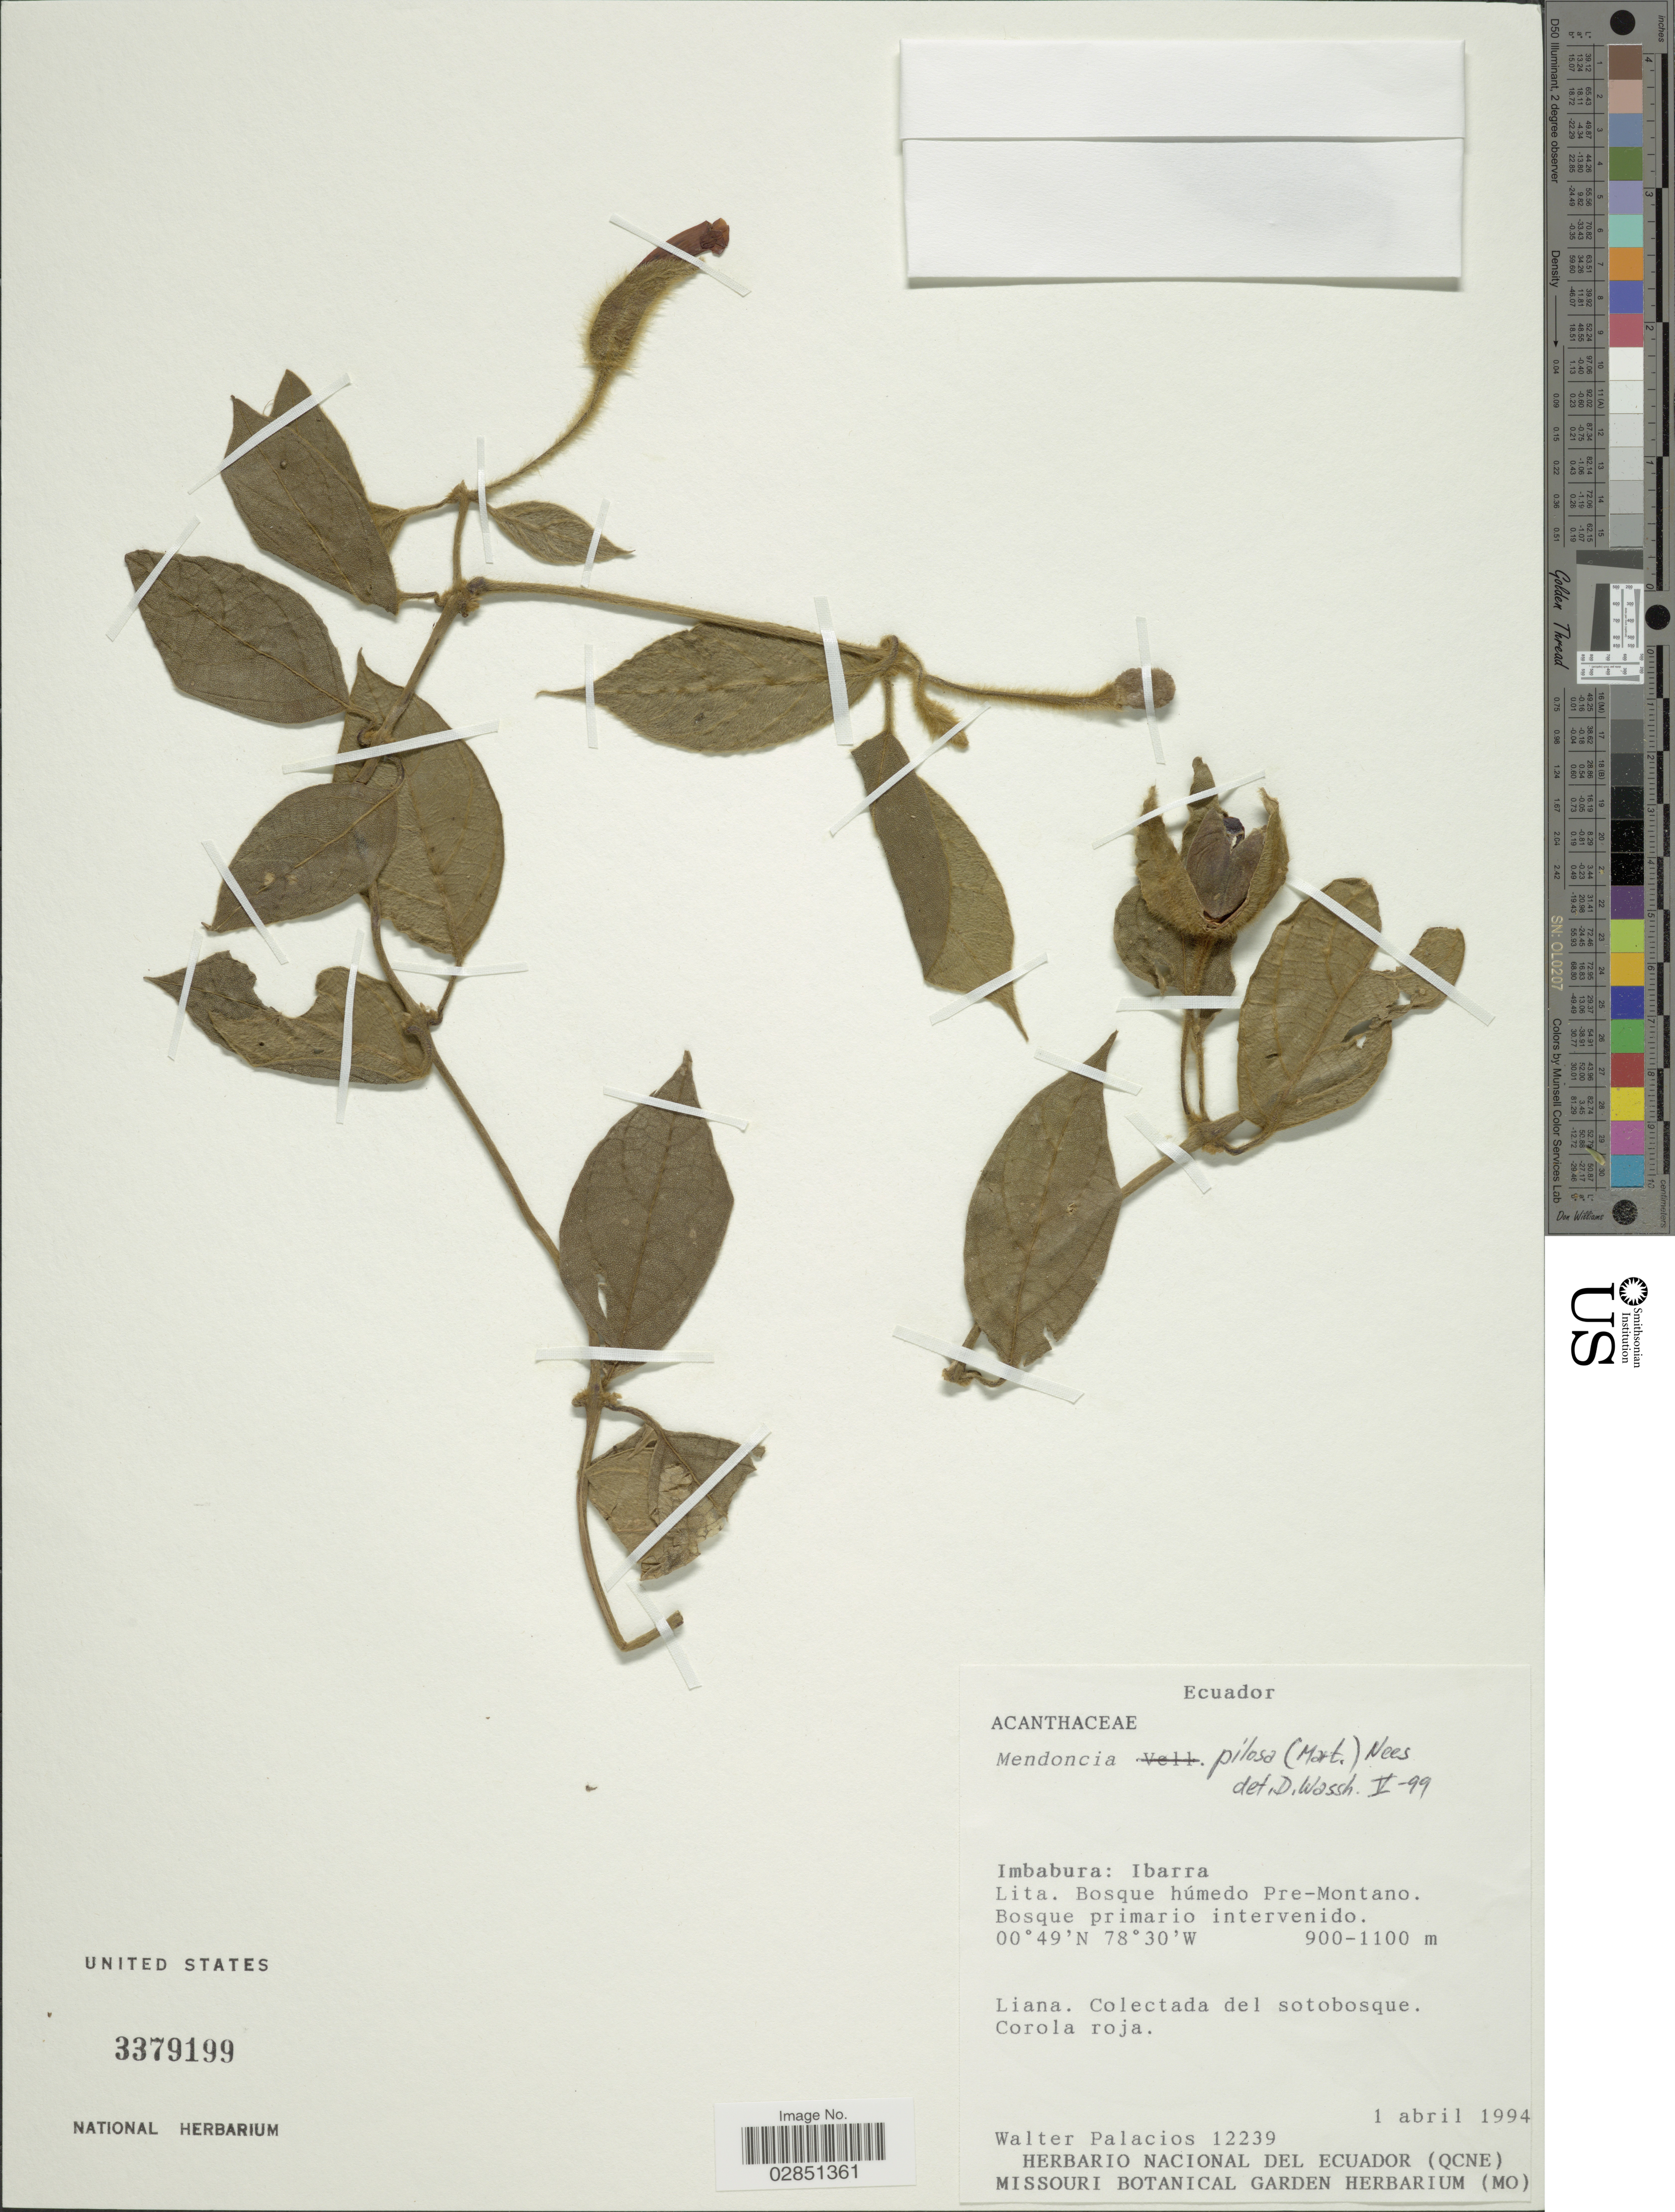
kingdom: Plantae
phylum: Tracheophyta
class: Magnoliopsida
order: Lamiales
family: Acanthaceae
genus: Mendoncia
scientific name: Mendoncia pilosa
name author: Mart.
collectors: W. Palacios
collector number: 12239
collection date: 1994-04-01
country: Ecuador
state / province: Imbabura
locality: Ibarra. Lita. Bosque húmedo Pre-Montano.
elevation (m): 900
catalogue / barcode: US 3379199